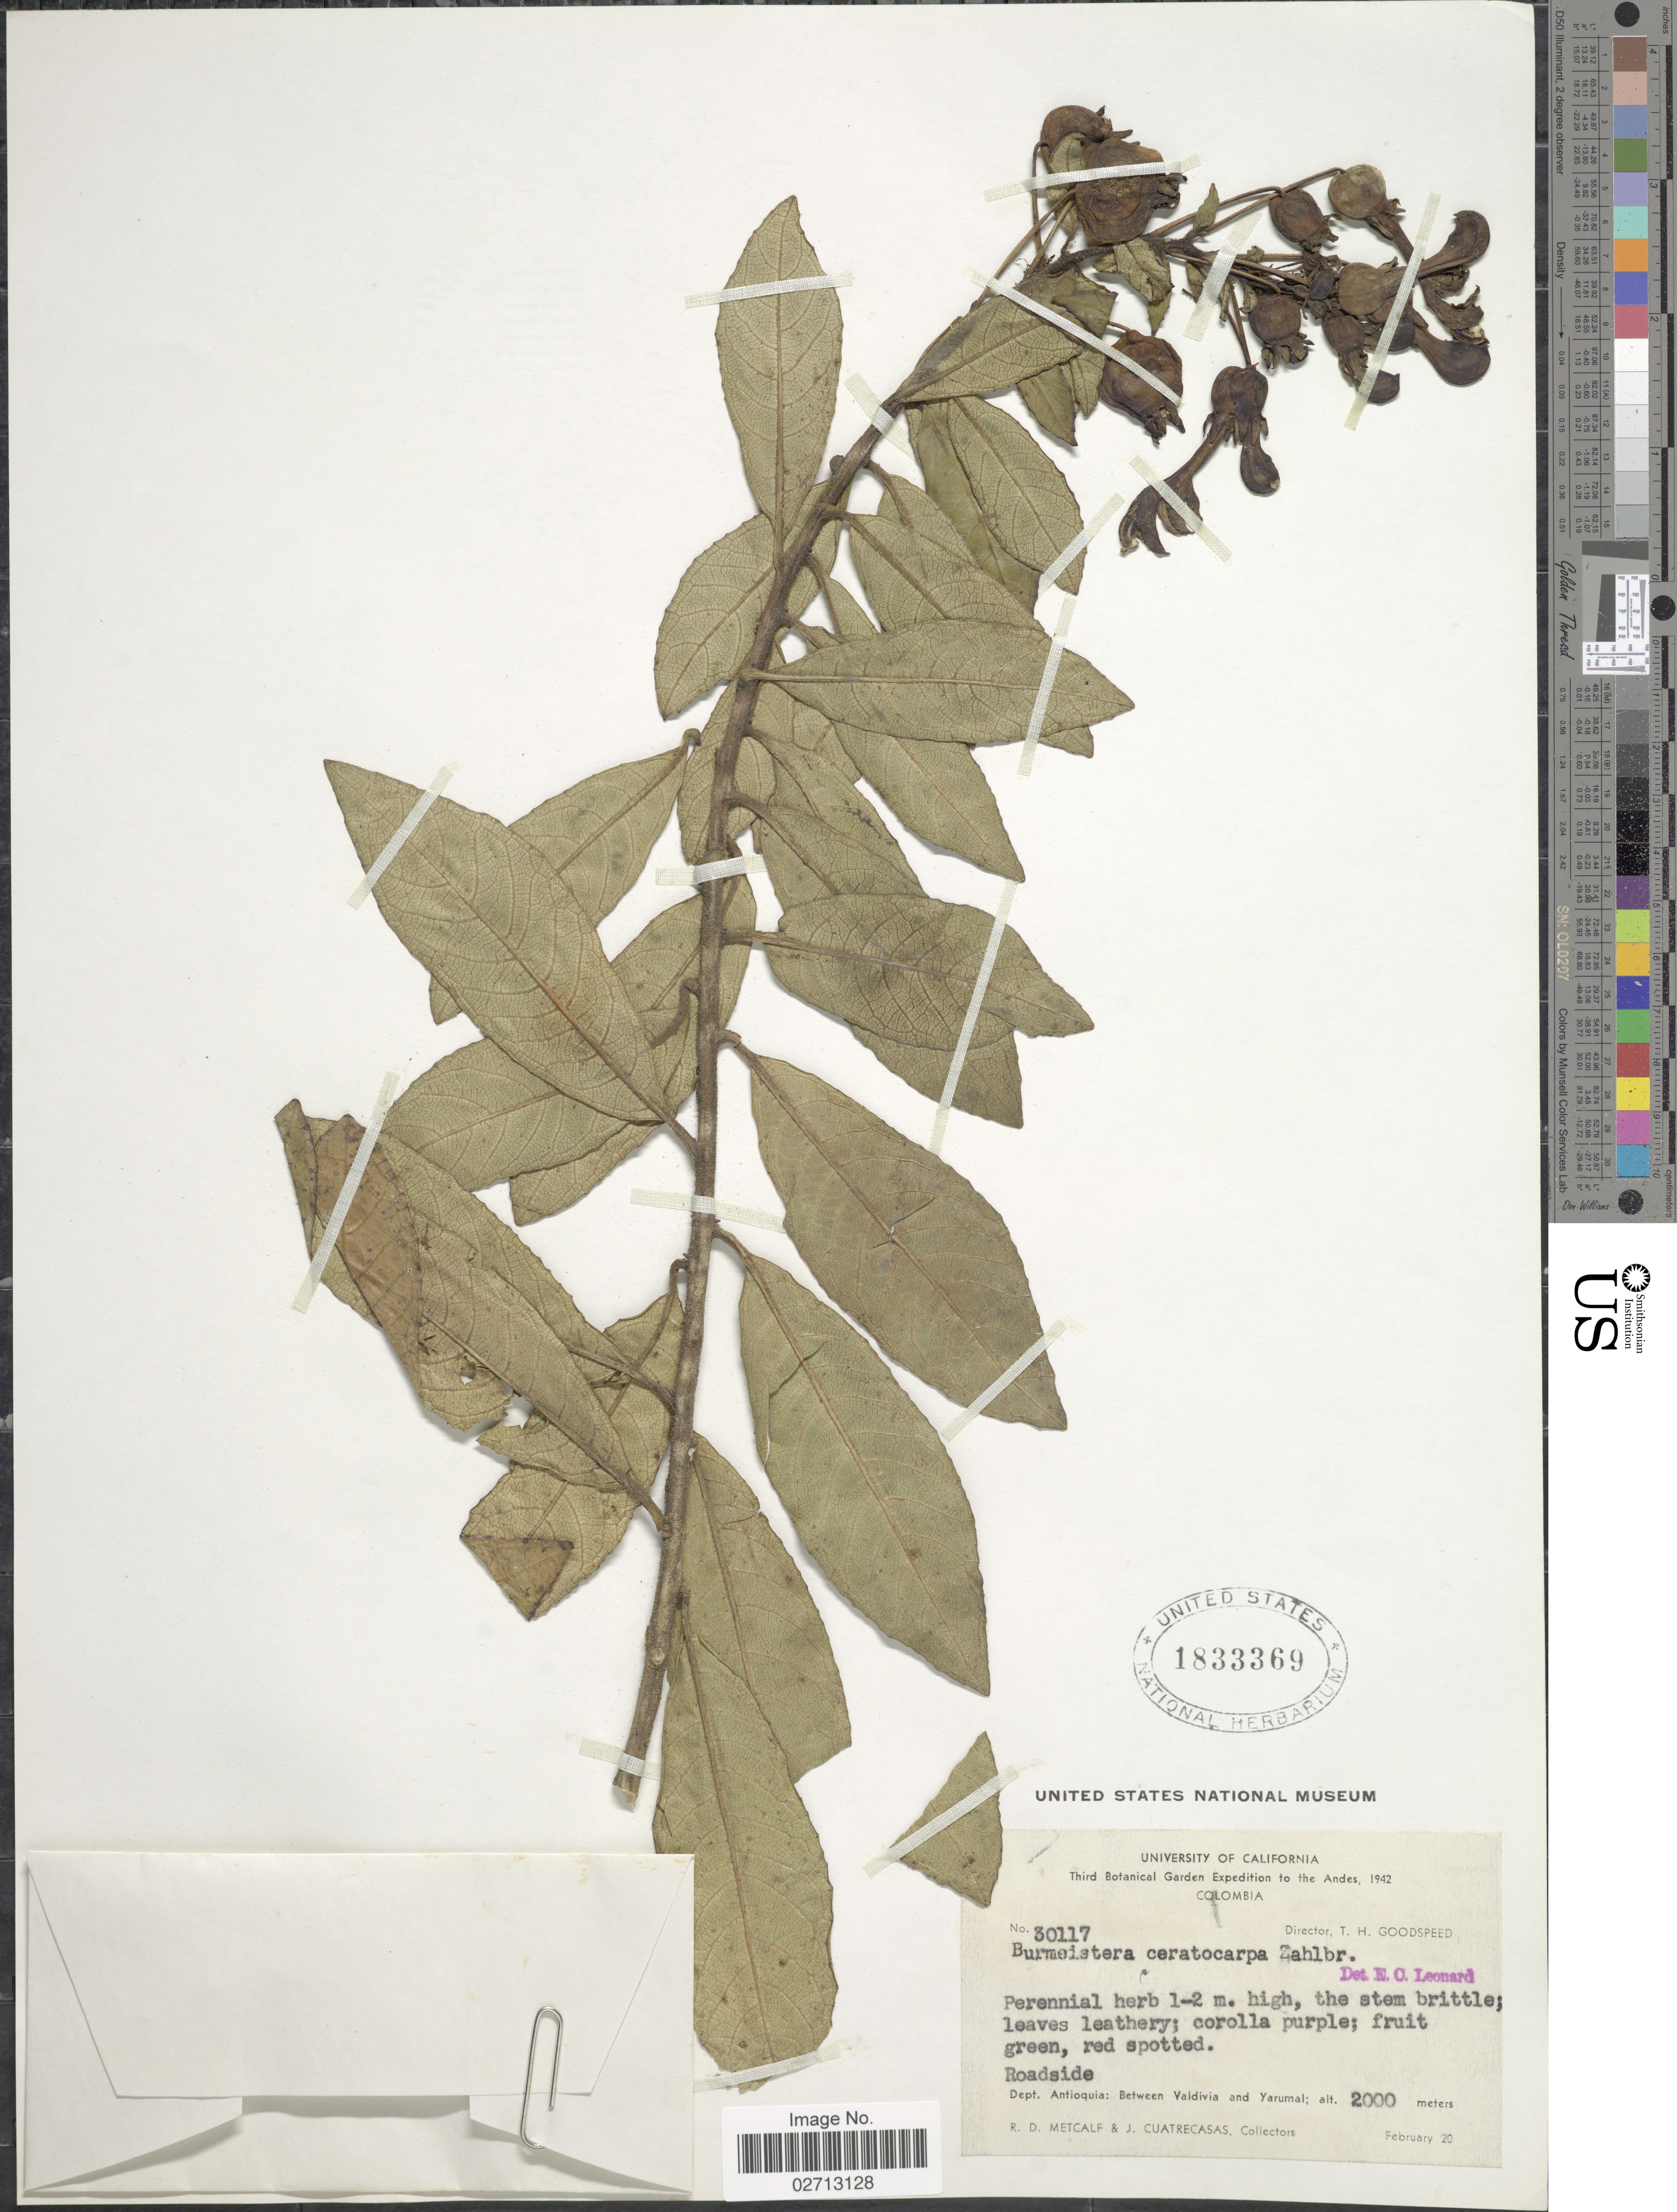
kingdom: Plantae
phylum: Tracheophyta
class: Magnoliopsida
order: Asterales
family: Campanulaceae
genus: Burmeistera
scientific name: Burmeistera ceratocarpa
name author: J. Zahlbr.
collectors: R. D. Metcalf & J. Cuatrecasas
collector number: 30117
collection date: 1942-02-20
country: Colombia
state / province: Antioquia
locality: The Andes. Roadside. dept. Antioquia: Between Valdivia and Yarumal.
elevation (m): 2000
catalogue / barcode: US 1833369